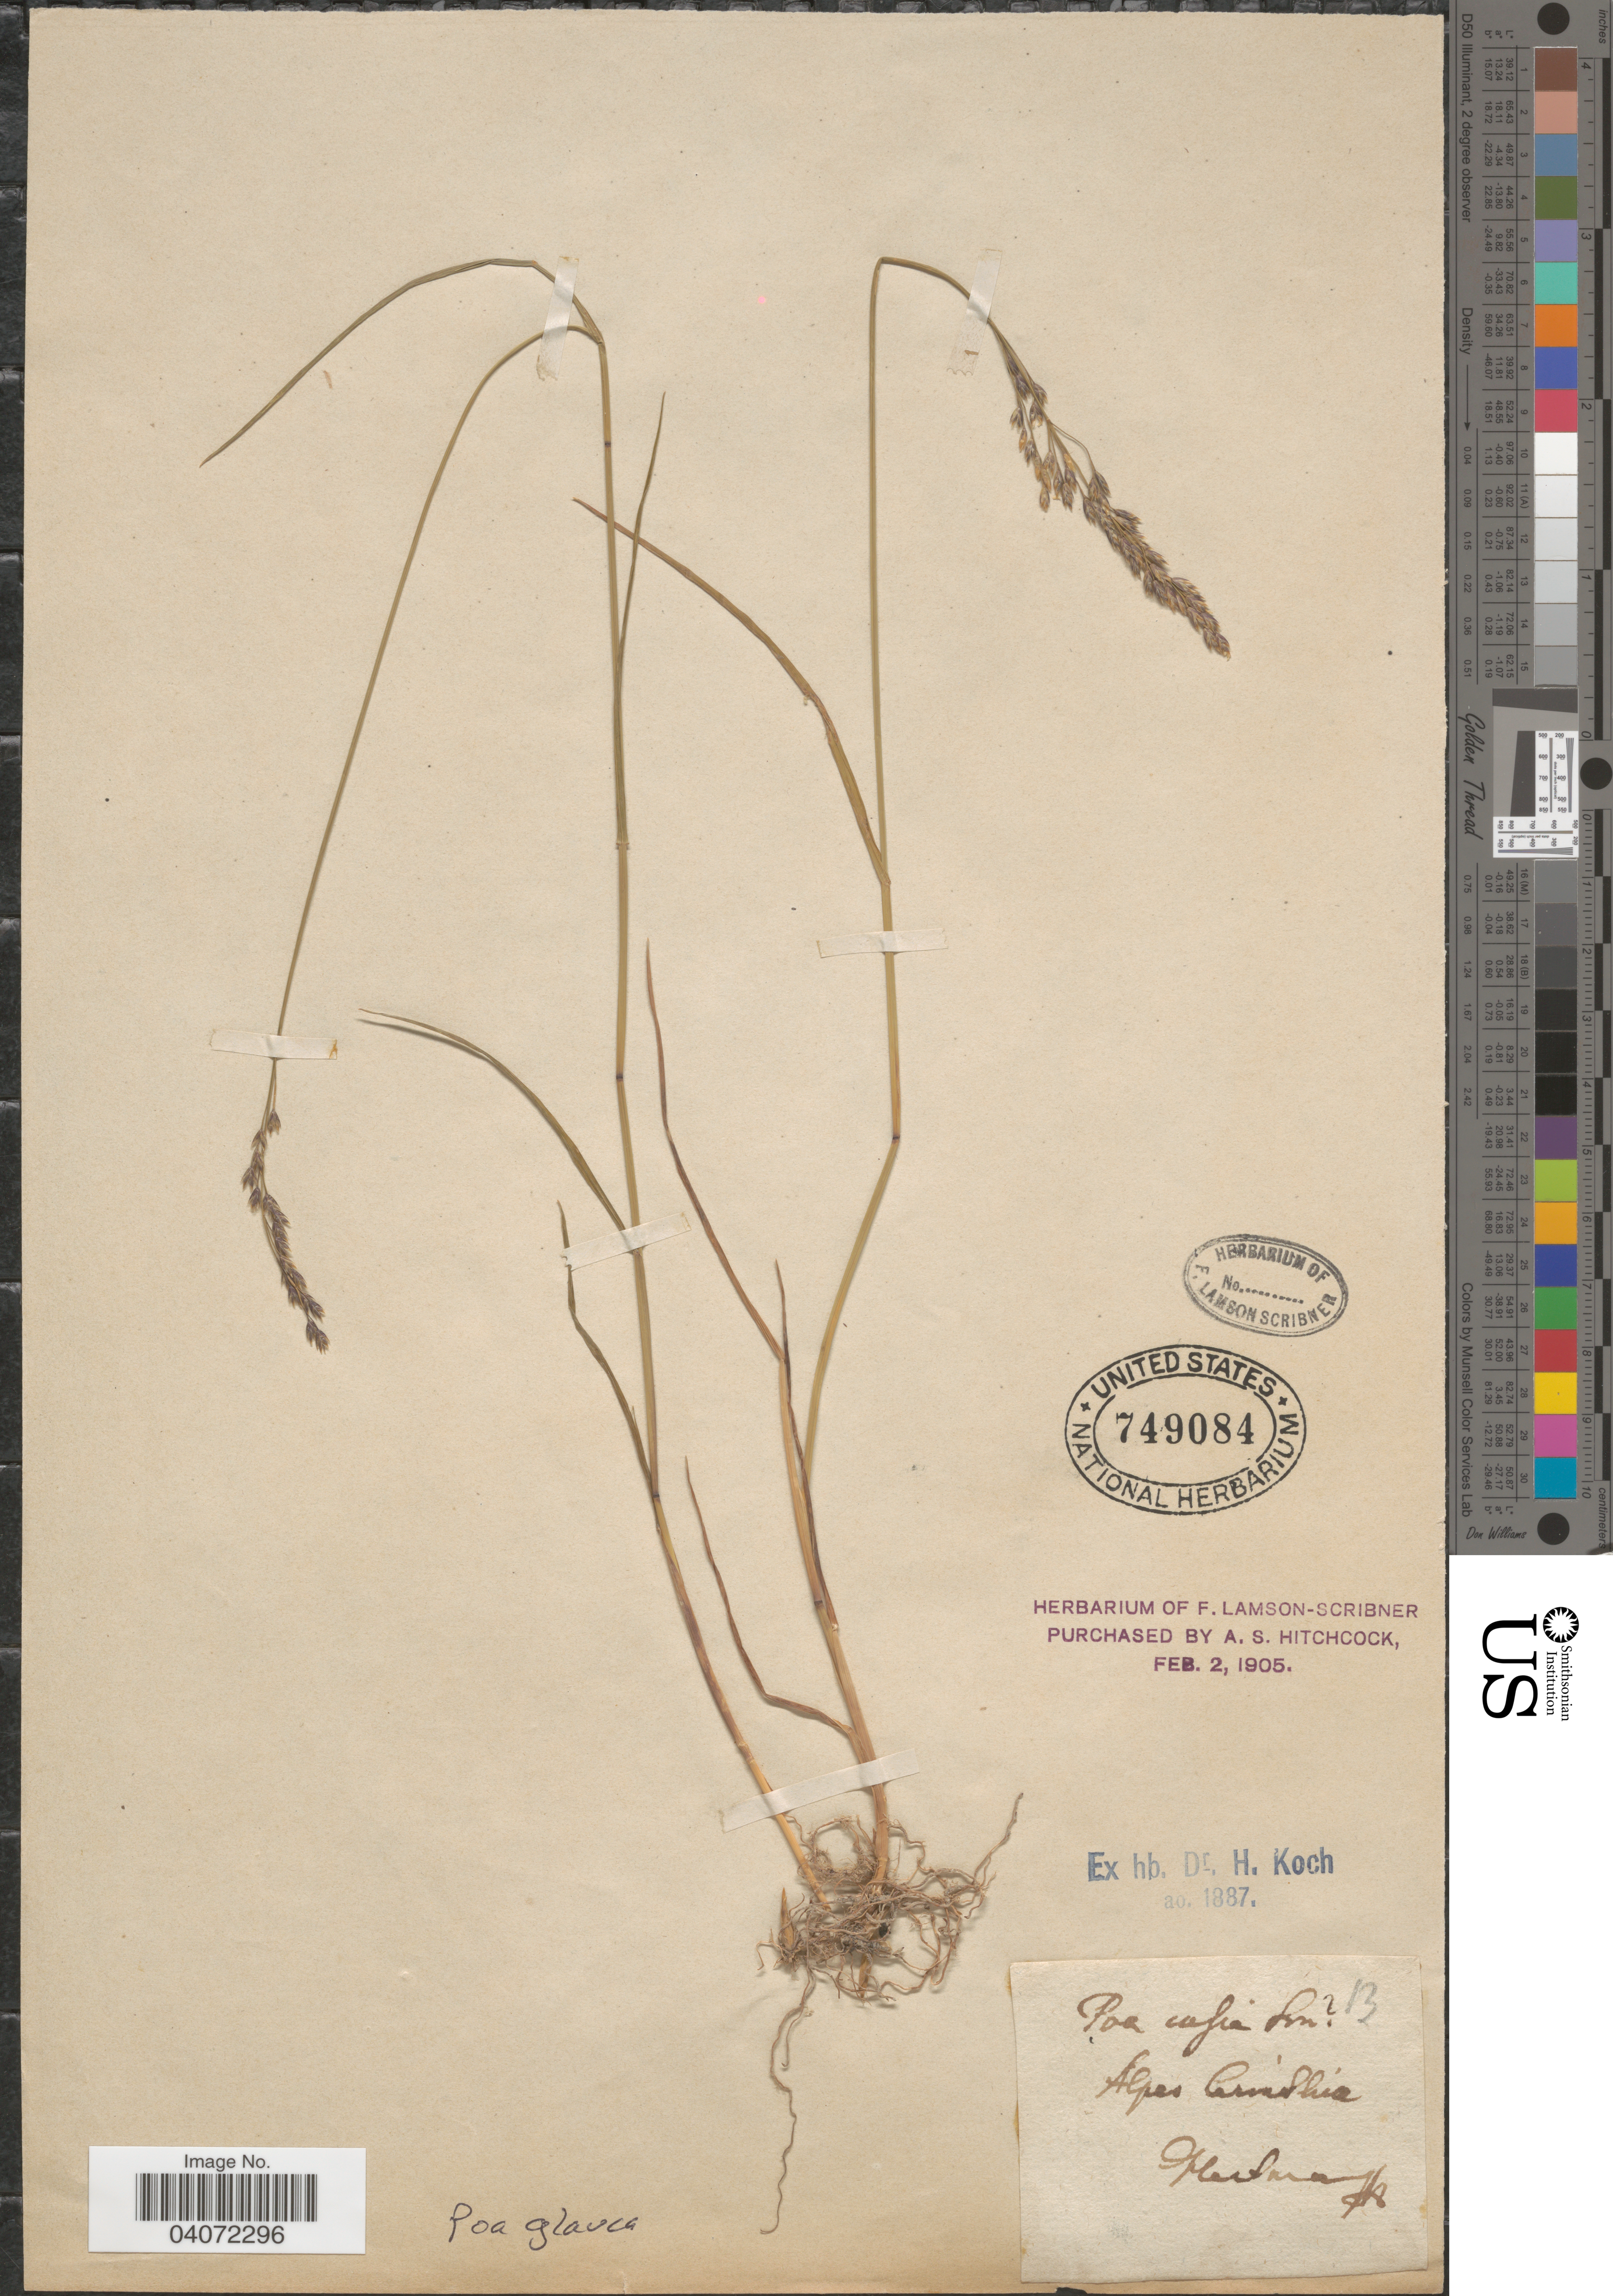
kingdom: Plantae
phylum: Tracheophyta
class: Liliopsida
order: Poales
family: Poaceae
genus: Poa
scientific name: Poa glauca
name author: Vahl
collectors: Ex herb. H. Koch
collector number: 13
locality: Alpes Carinthia. Hevtara. [interpreted]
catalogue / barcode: US 749084